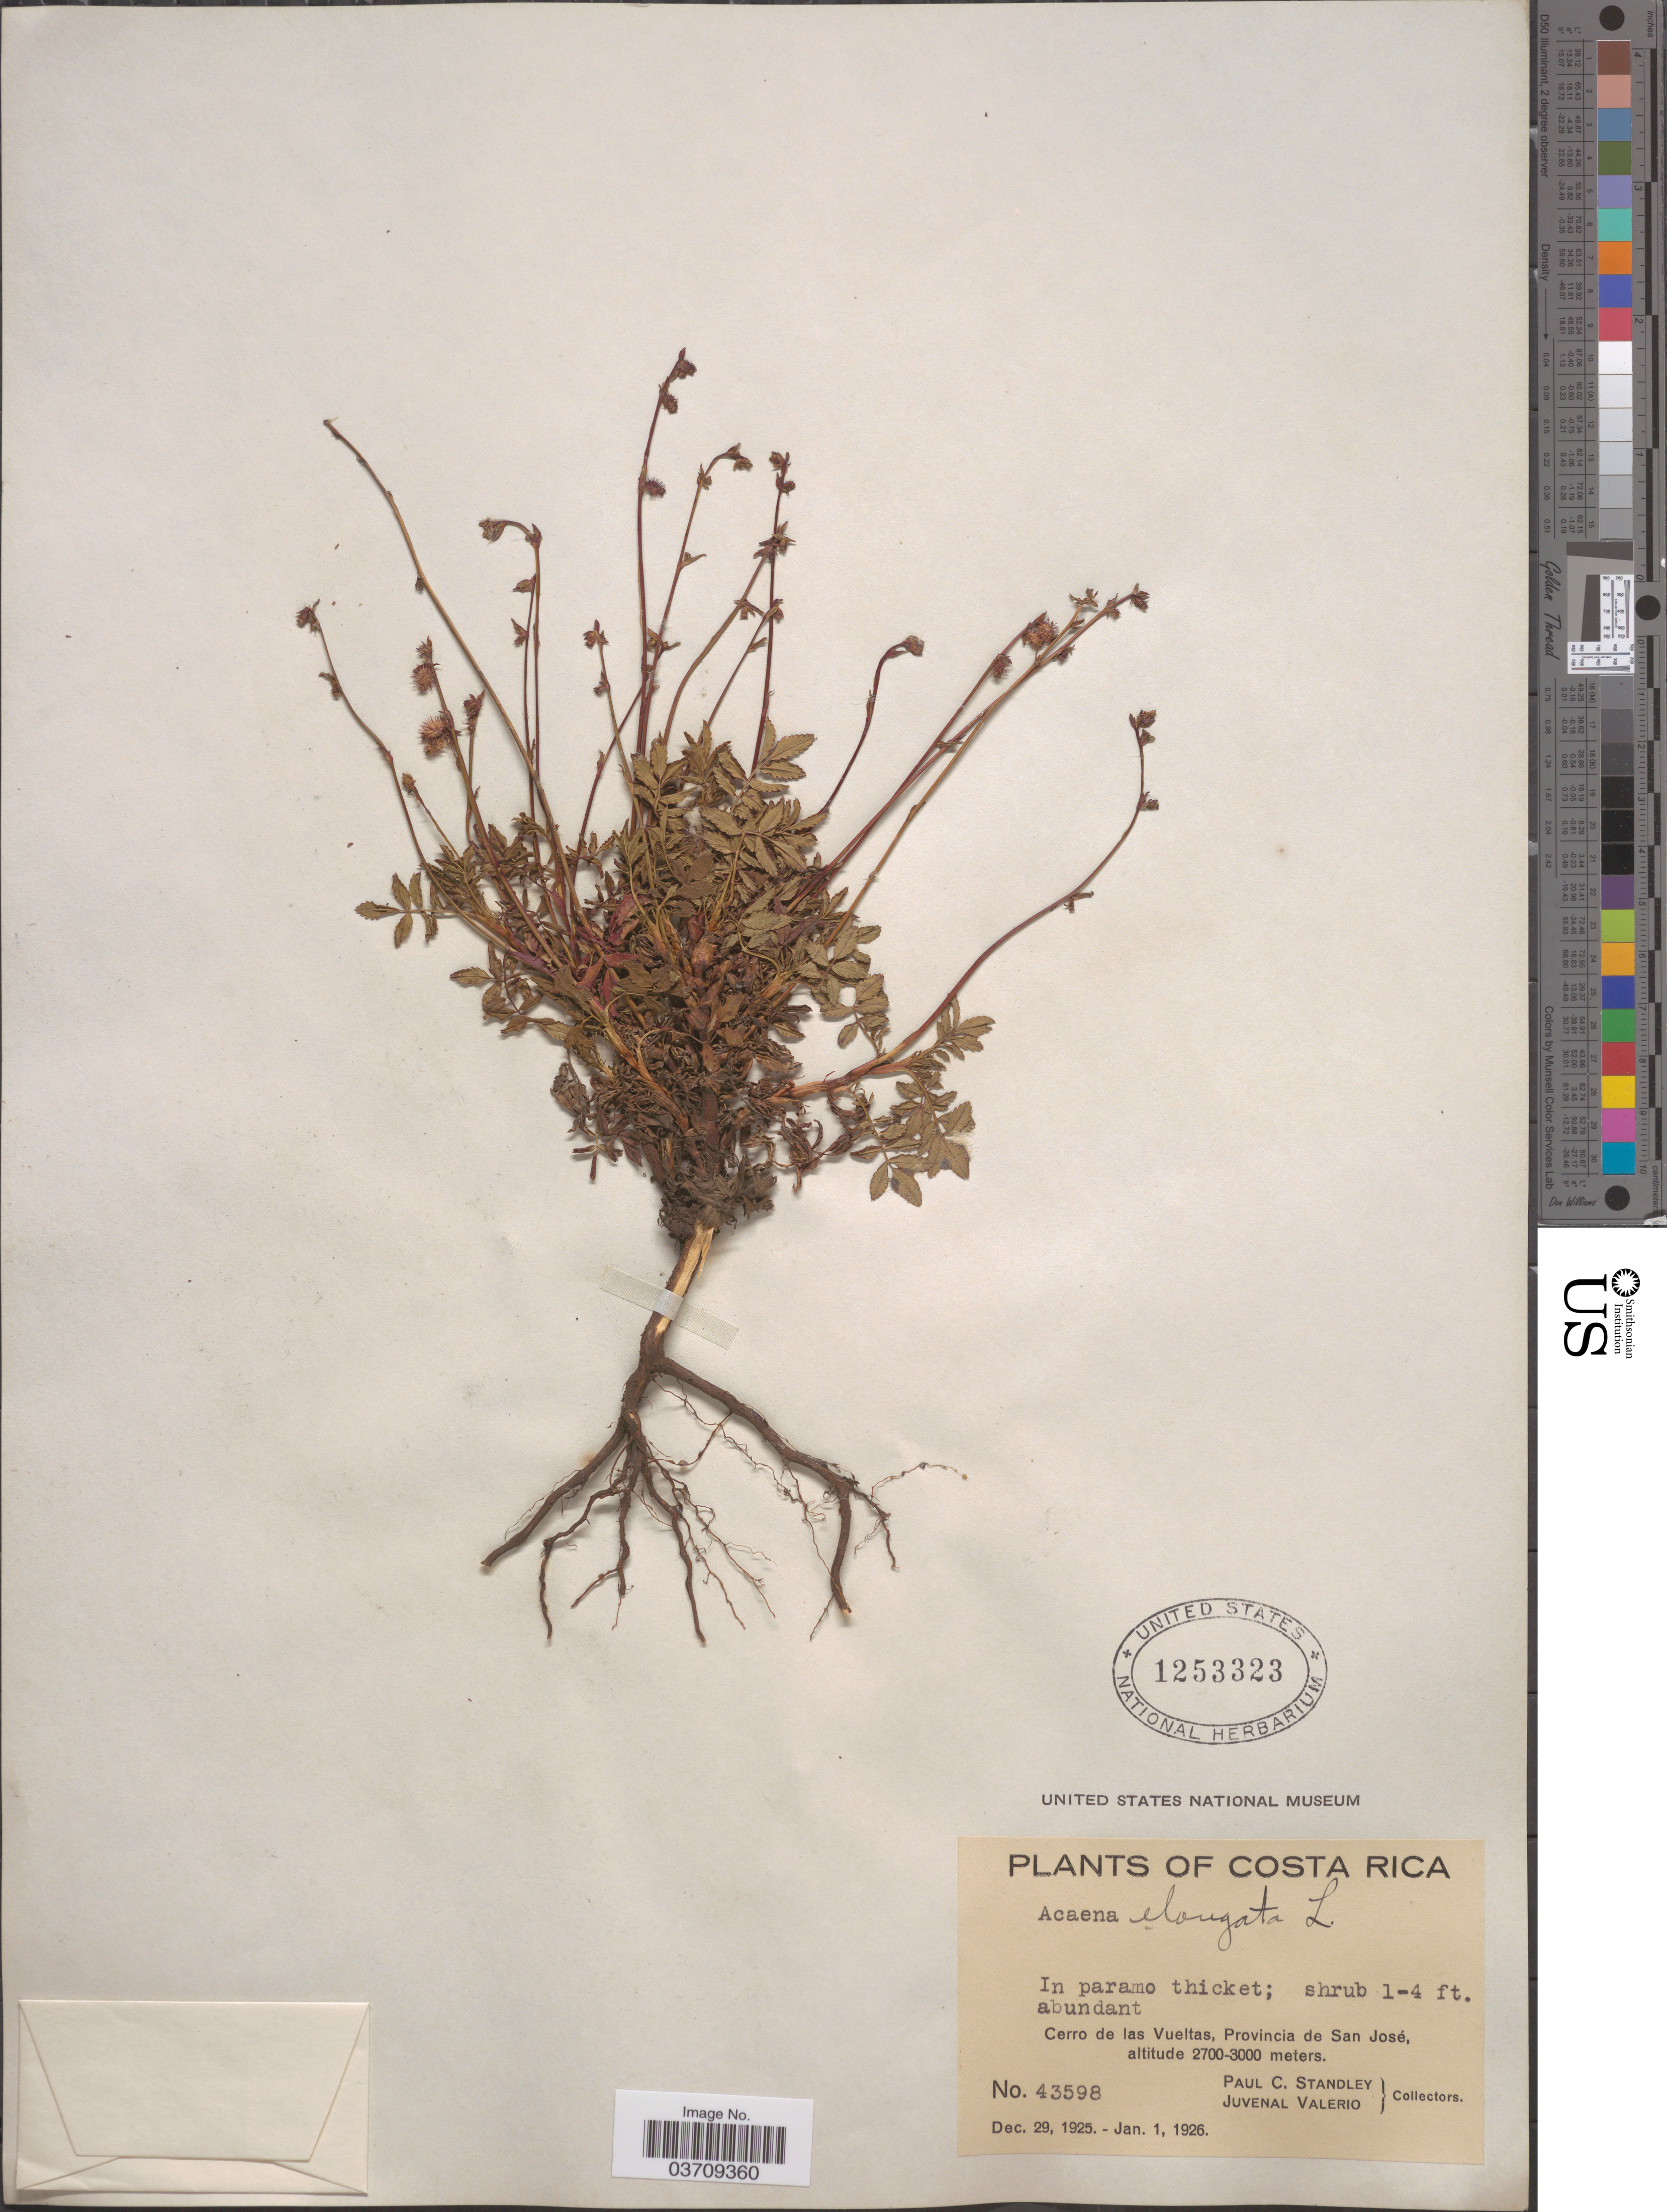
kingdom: Plantae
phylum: Tracheophyta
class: Magnoliopsida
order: Rosales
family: Rosaceae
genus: Acaena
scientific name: Acaena elongata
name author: L.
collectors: P. C. Standley & J. Valerio R.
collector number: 43598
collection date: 1925-12-29/1926-01-01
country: Costa Rica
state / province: San José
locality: Cerro de las Vueltas.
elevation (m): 2700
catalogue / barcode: US 1253323